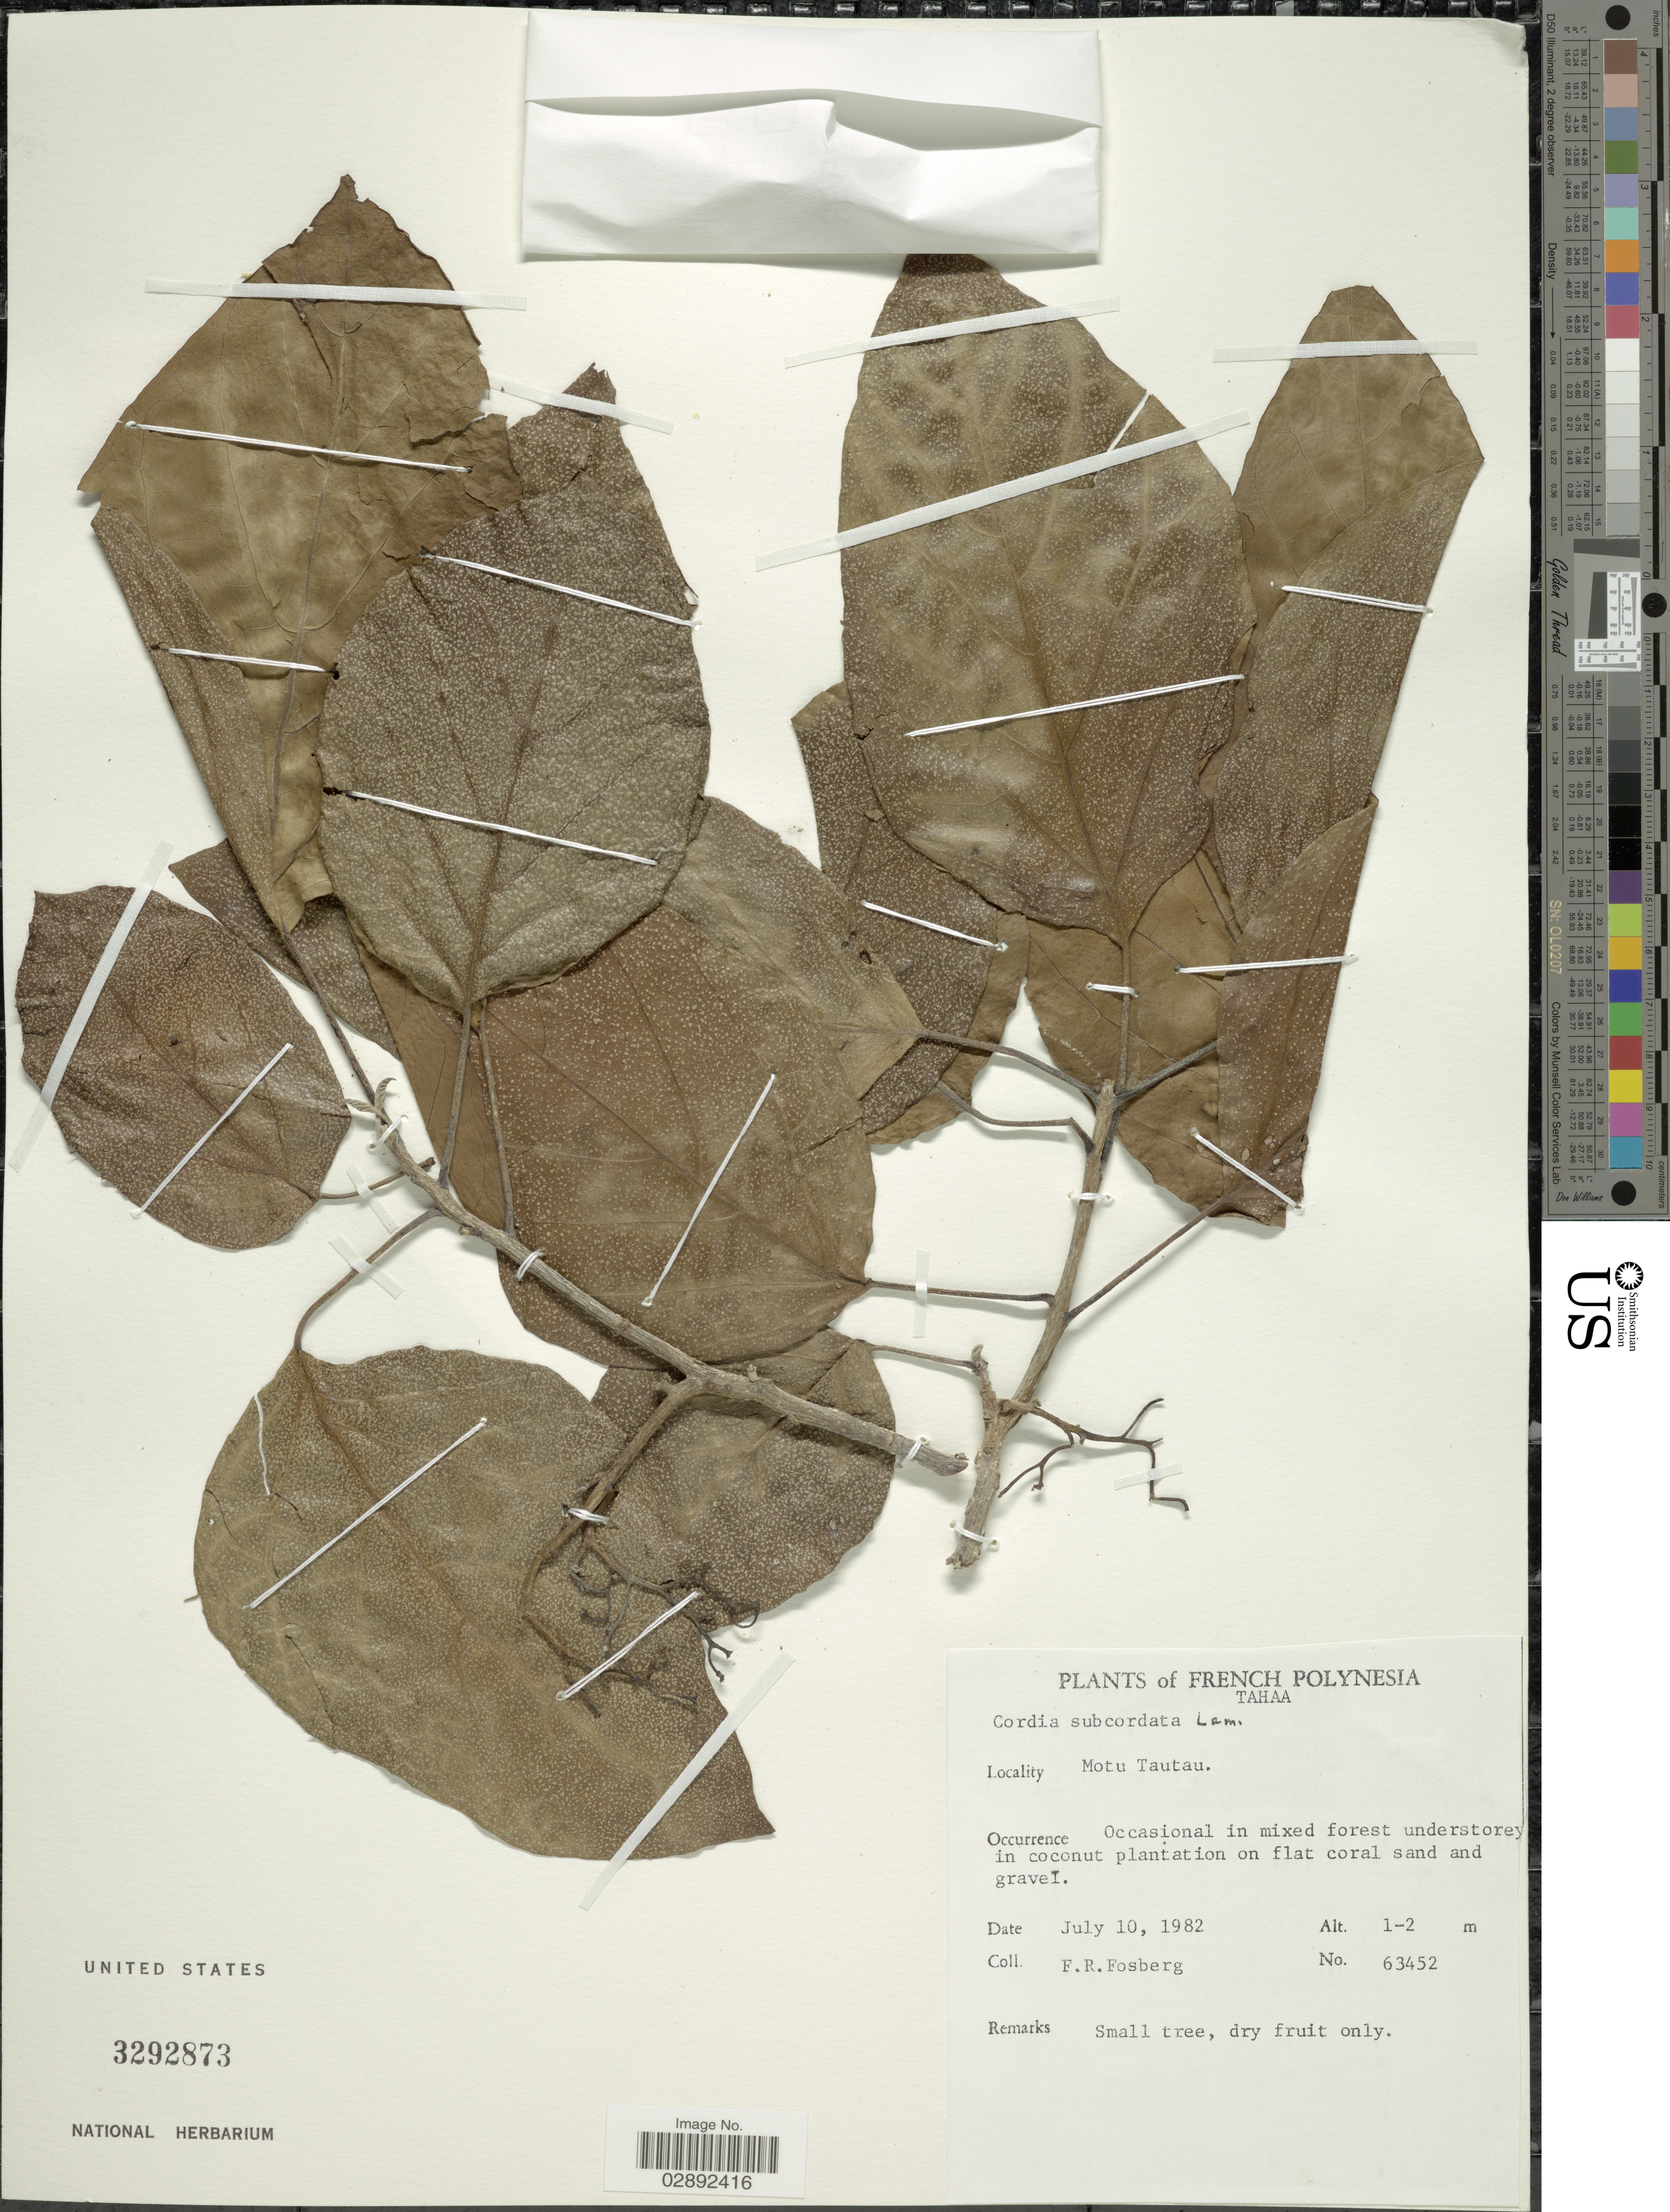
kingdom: Plantae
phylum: Tracheophyta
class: Magnoliopsida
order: Boraginales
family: Cordiaceae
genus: Cordia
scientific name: Cordia subcordata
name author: Lam.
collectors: F. R. Fosberg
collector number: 63452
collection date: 1982-07-10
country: French Polynesia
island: Tahaa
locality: Tahaa. Motu Tautua.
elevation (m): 1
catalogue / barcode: US 3292873